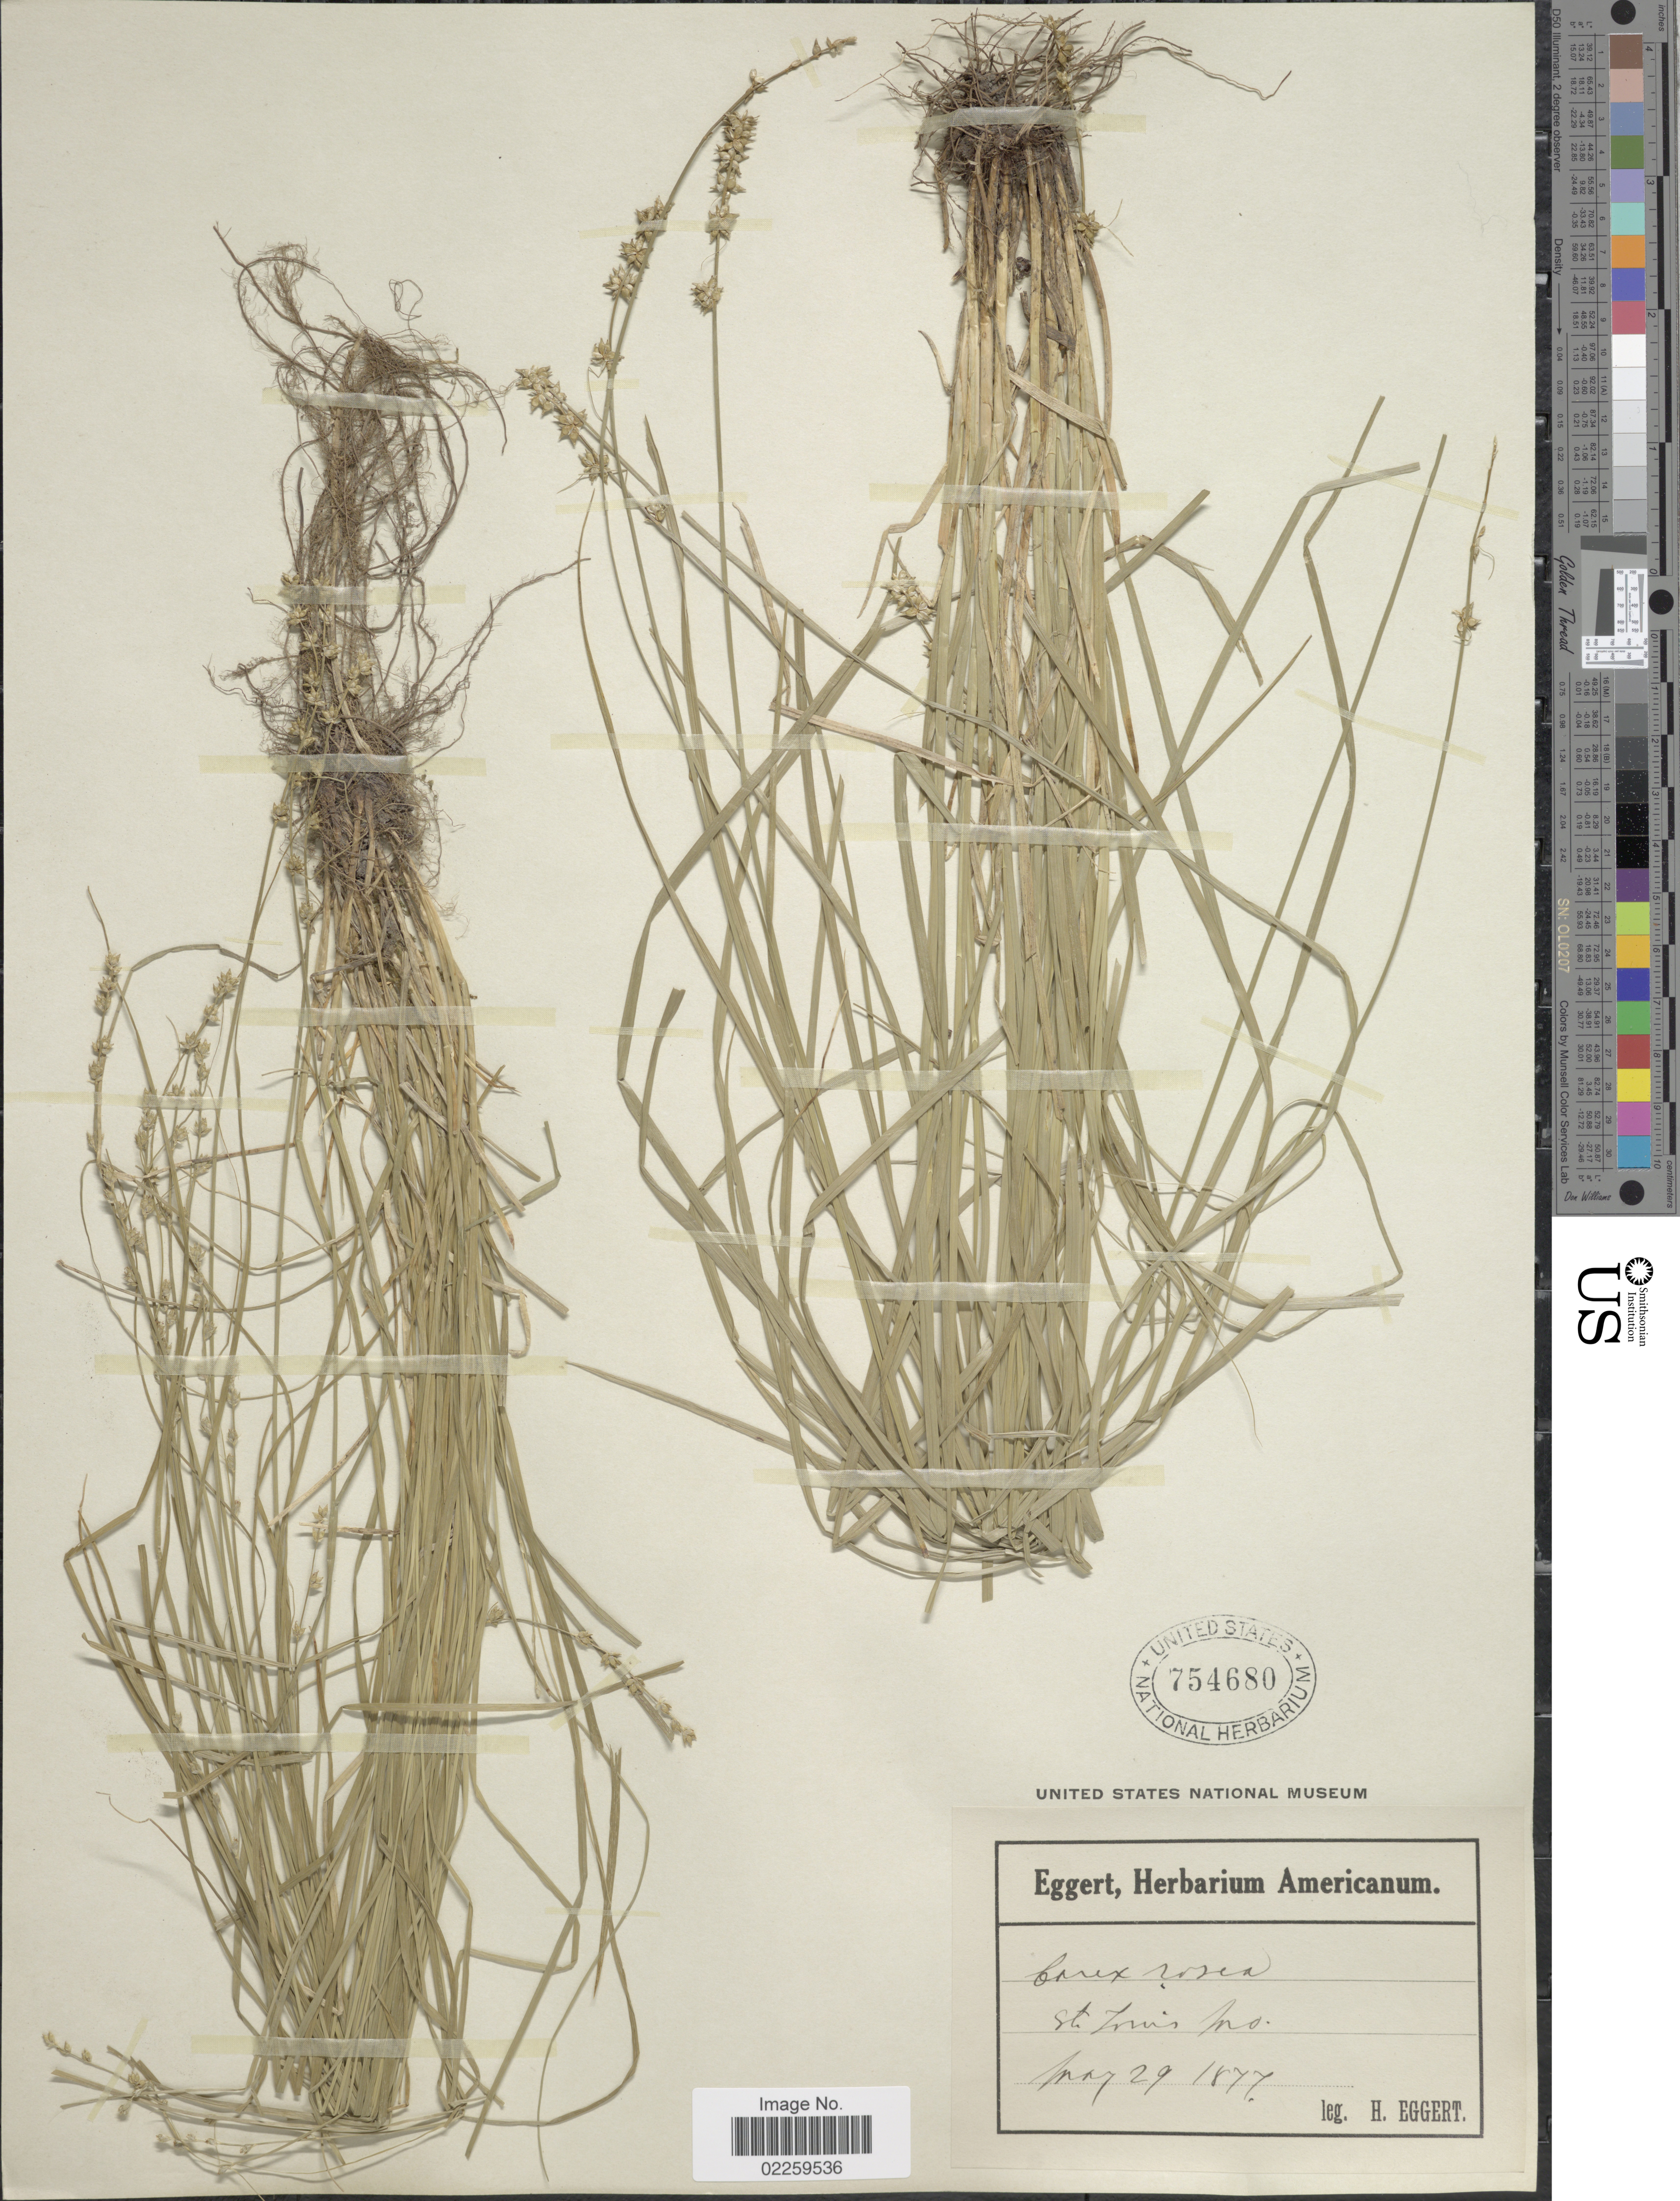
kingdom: Plantae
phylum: Tracheophyta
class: Liliopsida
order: Poales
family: Cyperaceae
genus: Carex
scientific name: Carex rosea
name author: Willd.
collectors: H. Eggert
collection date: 1877-05-29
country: United States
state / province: Missouri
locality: St. Louis, Mo.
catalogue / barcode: US 754680